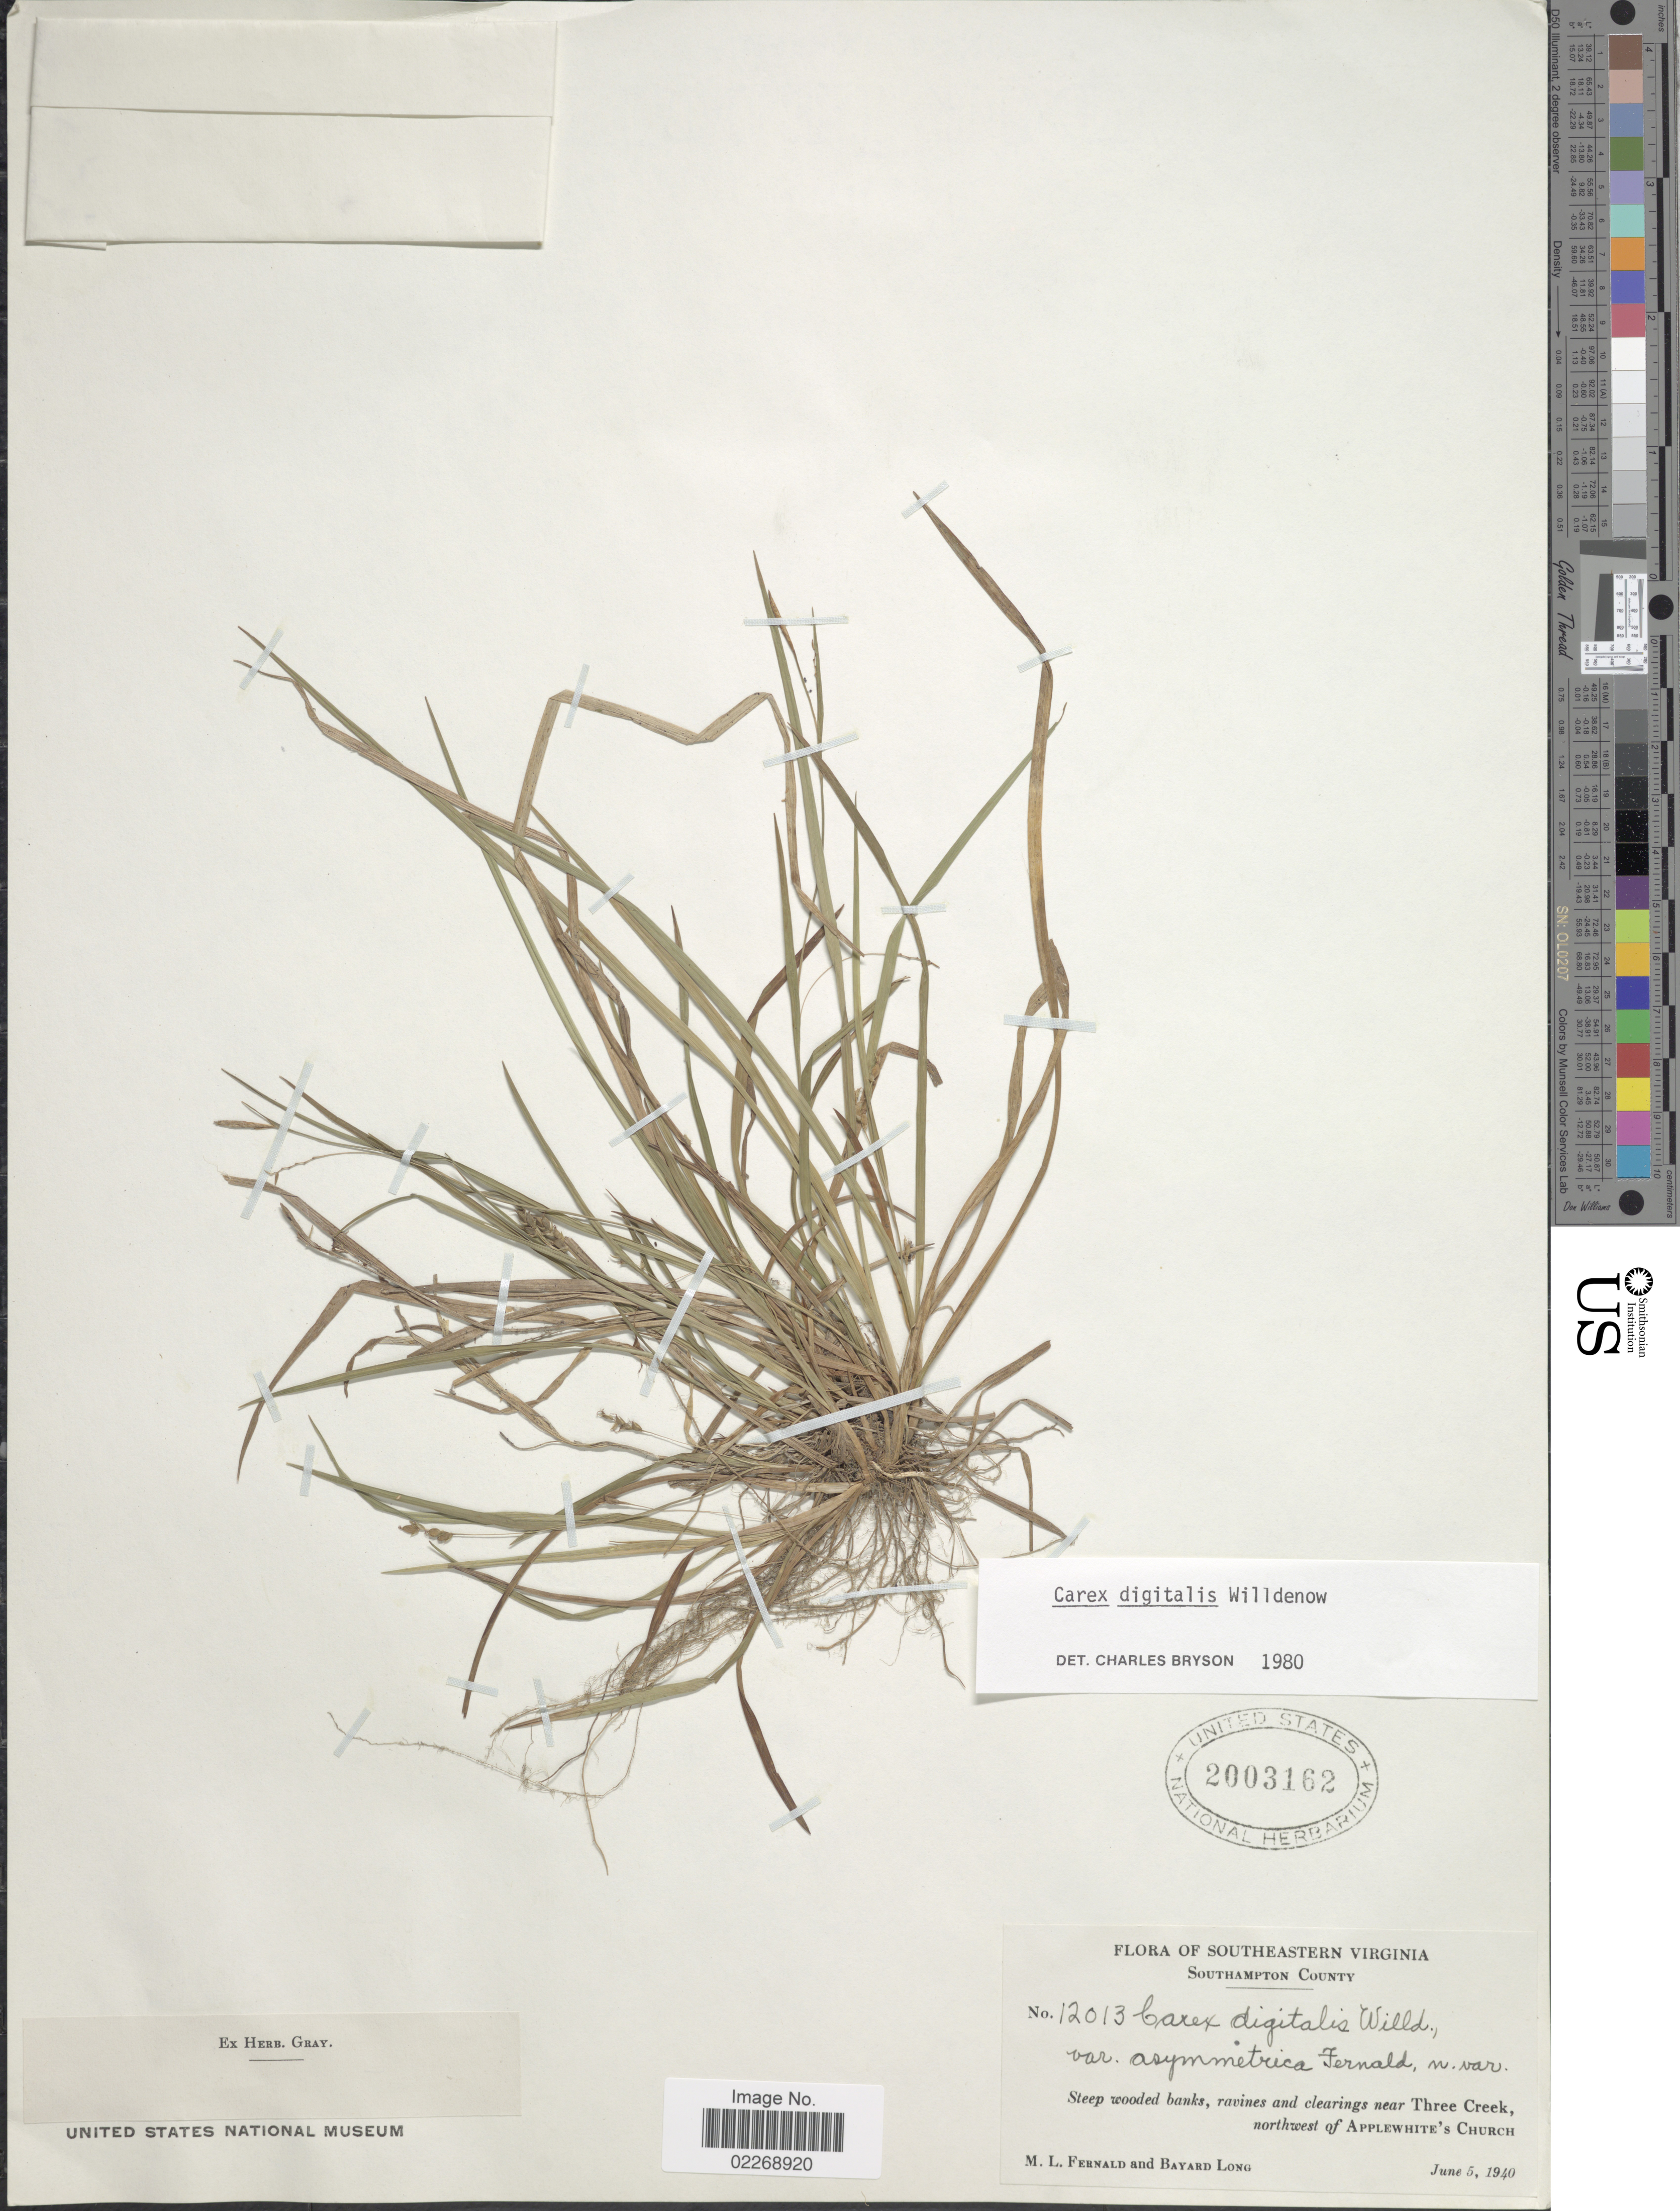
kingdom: Plantae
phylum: Tracheophyta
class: Liliopsida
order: Poales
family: Cyperaceae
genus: Carex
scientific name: Carex digitalis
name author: Willd.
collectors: M. L. Fernald & B. Long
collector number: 12013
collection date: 1940-06-05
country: United States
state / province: Virginia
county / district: Southampton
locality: Southeastern Virginia, Southampton County, Steep wooded banks, ravines and clearings near Three Creek, northwest of Applewhite's Church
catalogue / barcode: US 2003162